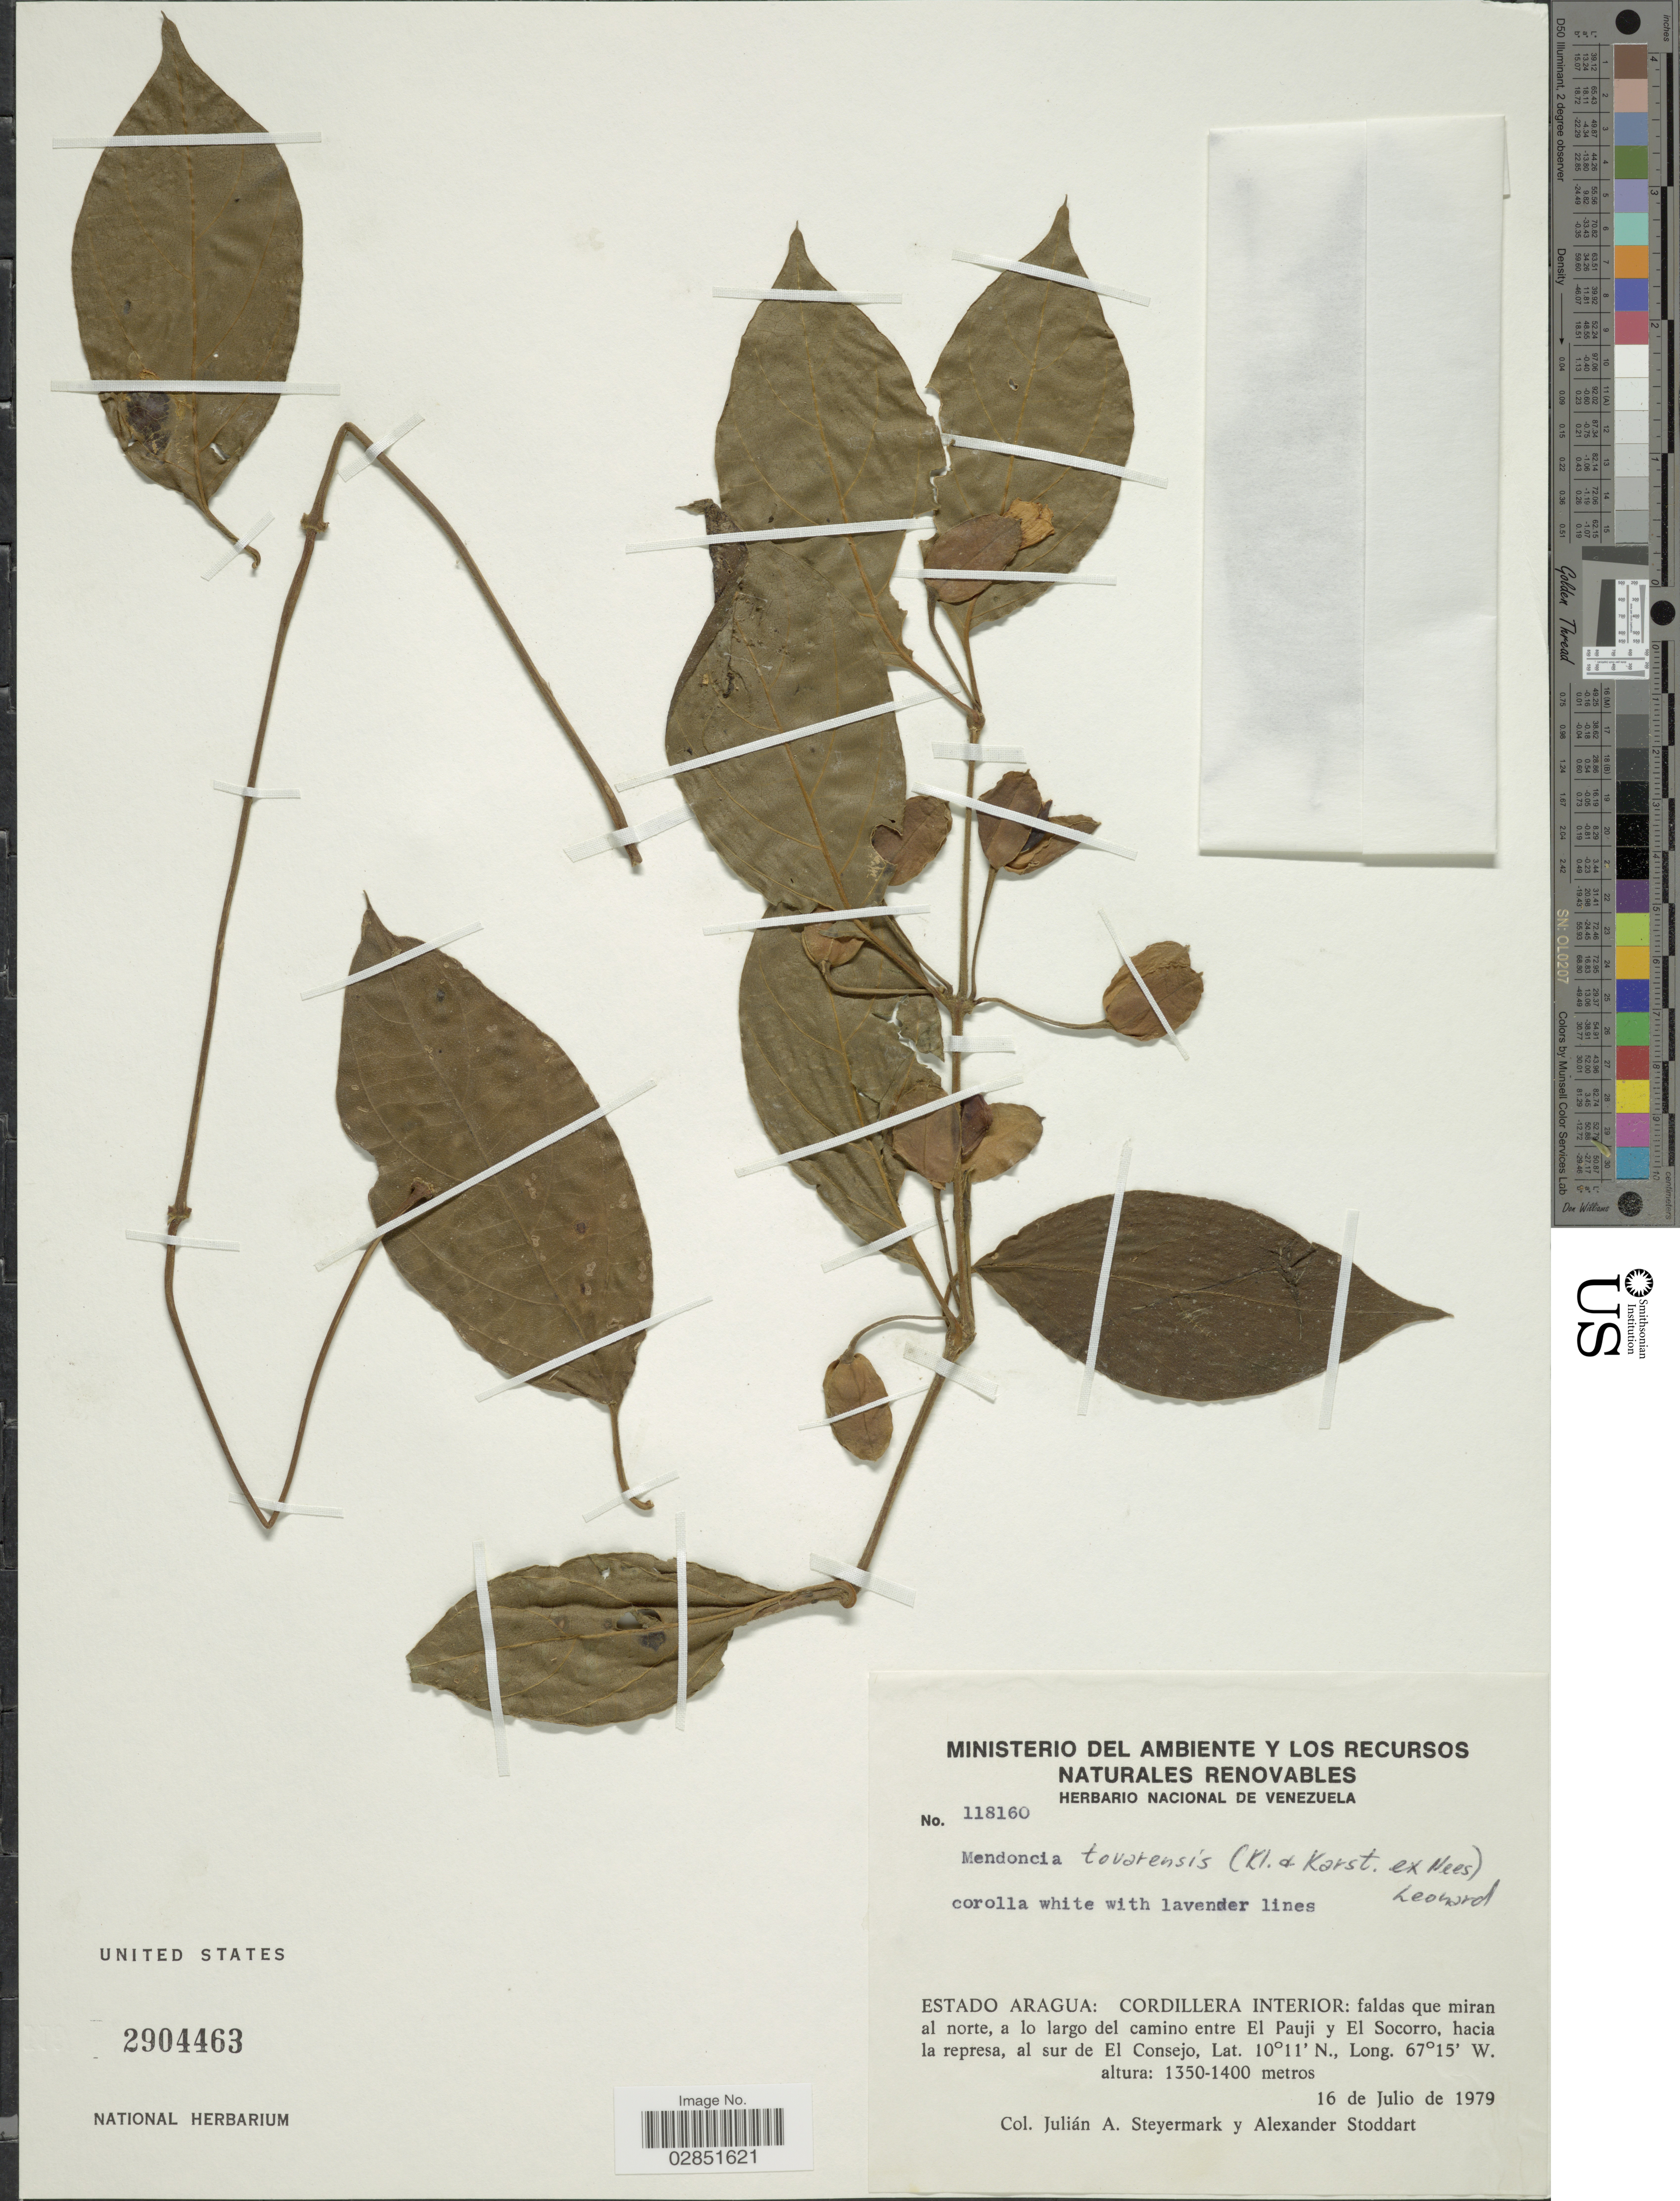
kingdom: Plantae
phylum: Tracheophyta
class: Magnoliopsida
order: Lamiales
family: Acanthaceae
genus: Mendoncia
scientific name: Mendoncia tovarensis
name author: (Klotzsch & H. Karst. ex Nees) Leonard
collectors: J. Steyermark & A. Stoddart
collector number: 118160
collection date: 1979-07-16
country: Venezuela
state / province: Aragua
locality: Estado Aragua: Cordillera Interior: faldas que miran al norte, a lo largo del camino entre El Pauji y El Socorro, hacia la represa, al sur de El Consejo.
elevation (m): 1350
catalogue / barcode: US 2904463